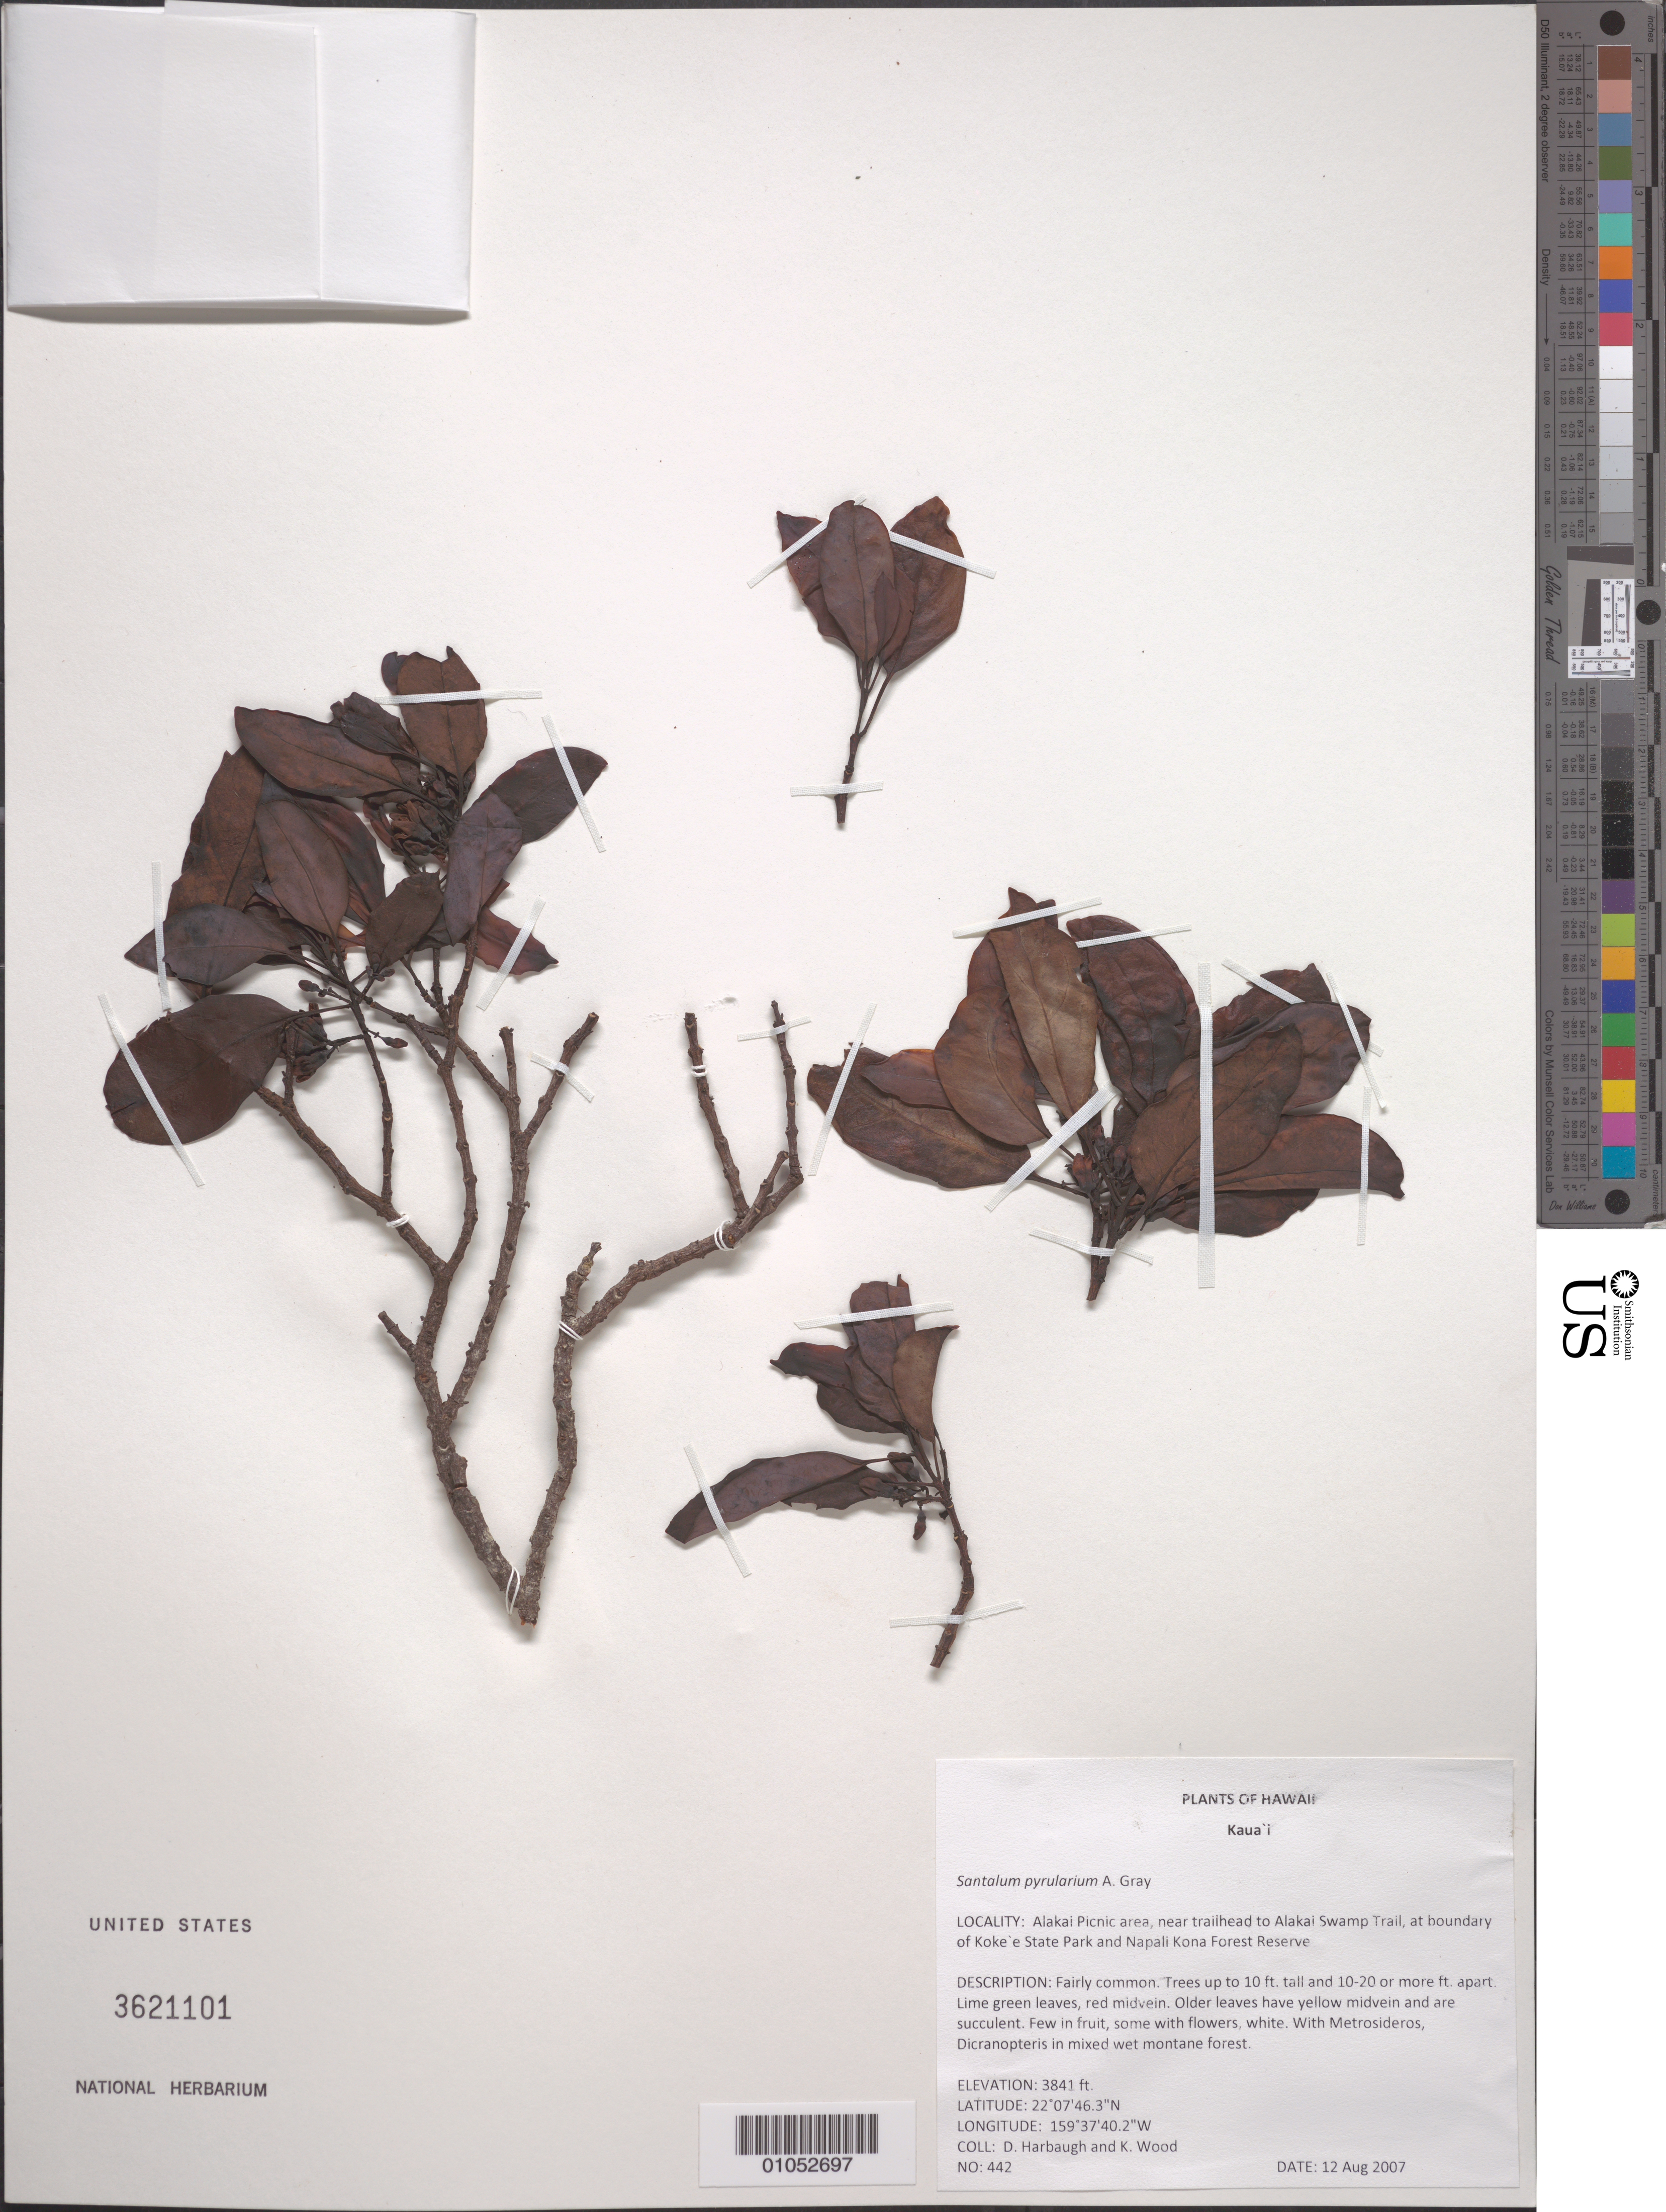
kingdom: Plantae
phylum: Tracheophyta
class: Magnoliopsida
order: Santalales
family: Santalaceae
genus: Santalum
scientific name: Santalum pyrularium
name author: A. Gray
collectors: D. Harbaugh & K. Wood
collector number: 442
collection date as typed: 12 Aug 2007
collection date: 2007-08-12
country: United States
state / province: Hawaii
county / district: Kauai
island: Kaua'i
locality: Alakai Picnic area, near trailhead to Alakai Swamp Trail, at boundary of Kokee State Park and Napali Kona Forest Reserve.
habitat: Mixed wet montane forest.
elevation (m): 1171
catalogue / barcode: US 3621101